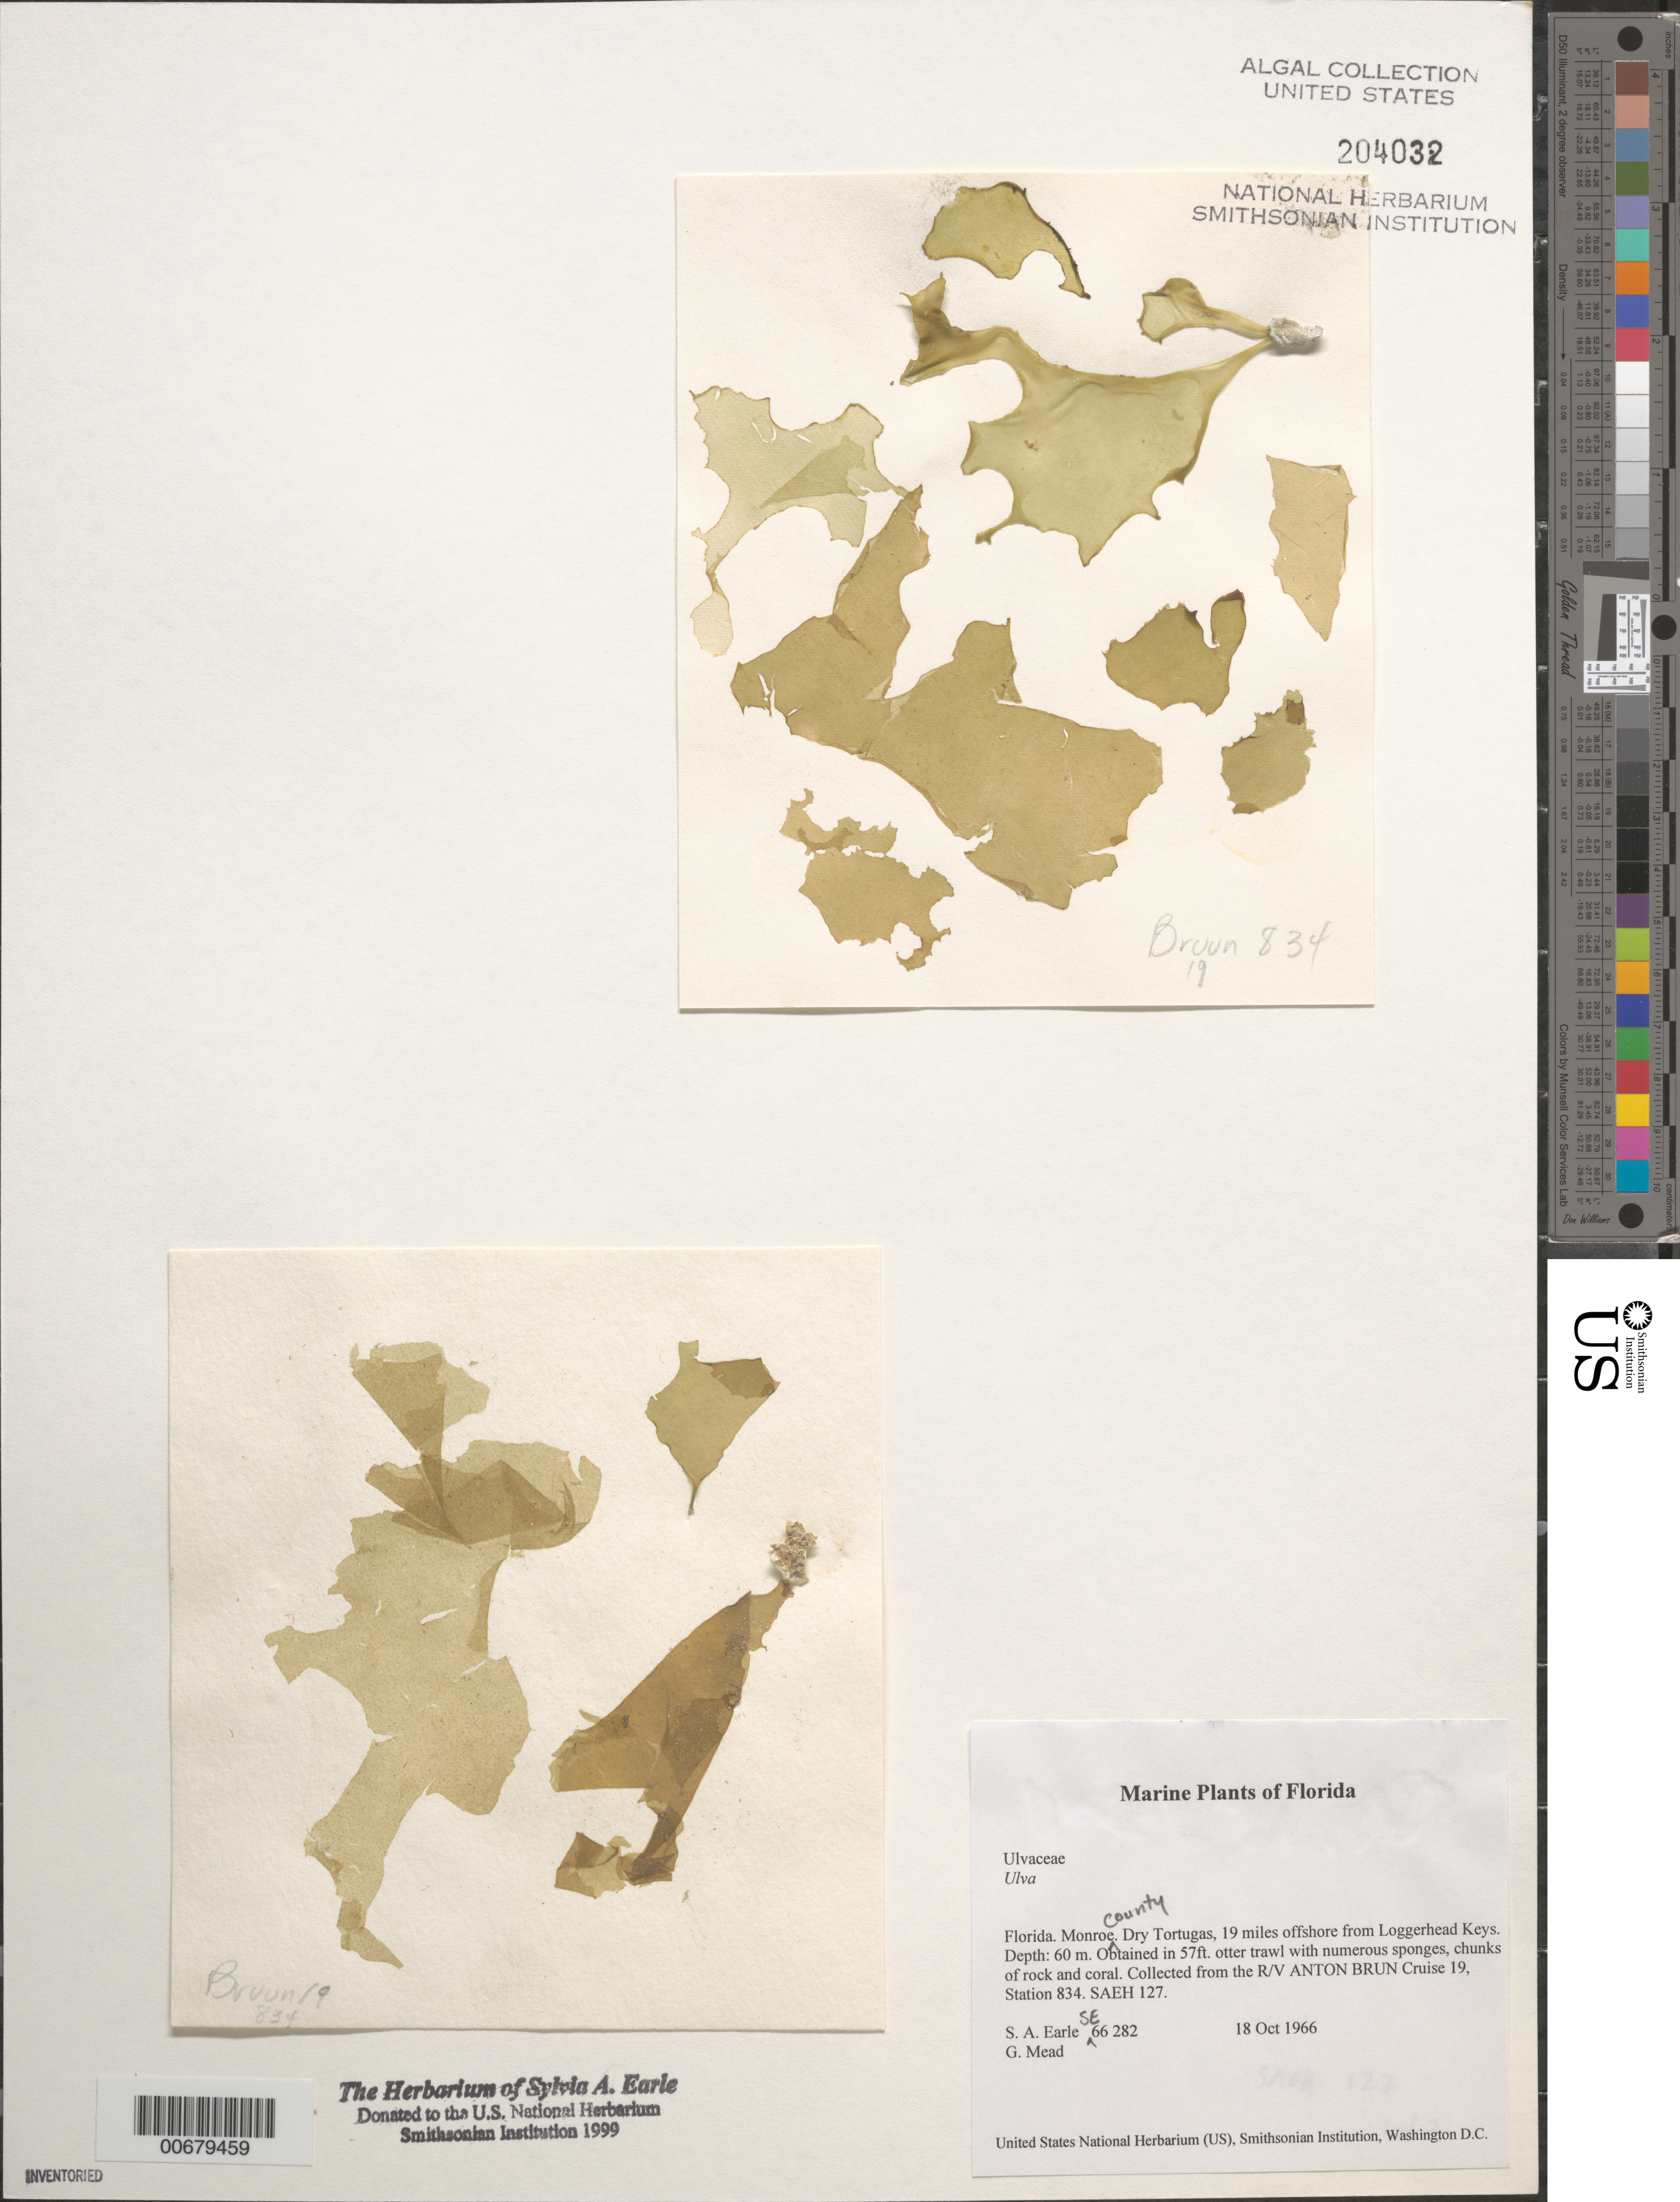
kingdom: Plantae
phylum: Chlorophyta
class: Ulvophyceae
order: Ulvales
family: Ulvaceae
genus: Ulva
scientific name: Ulva sp.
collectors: S. A. Earle & G. W. Mead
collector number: SE 66282 & SAEH 127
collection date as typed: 18 Oct 1966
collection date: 1966-10-18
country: United States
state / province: Florida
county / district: Monroe County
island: Dry Tortugas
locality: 19 miles off Loggerhead Key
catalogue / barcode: US 204032